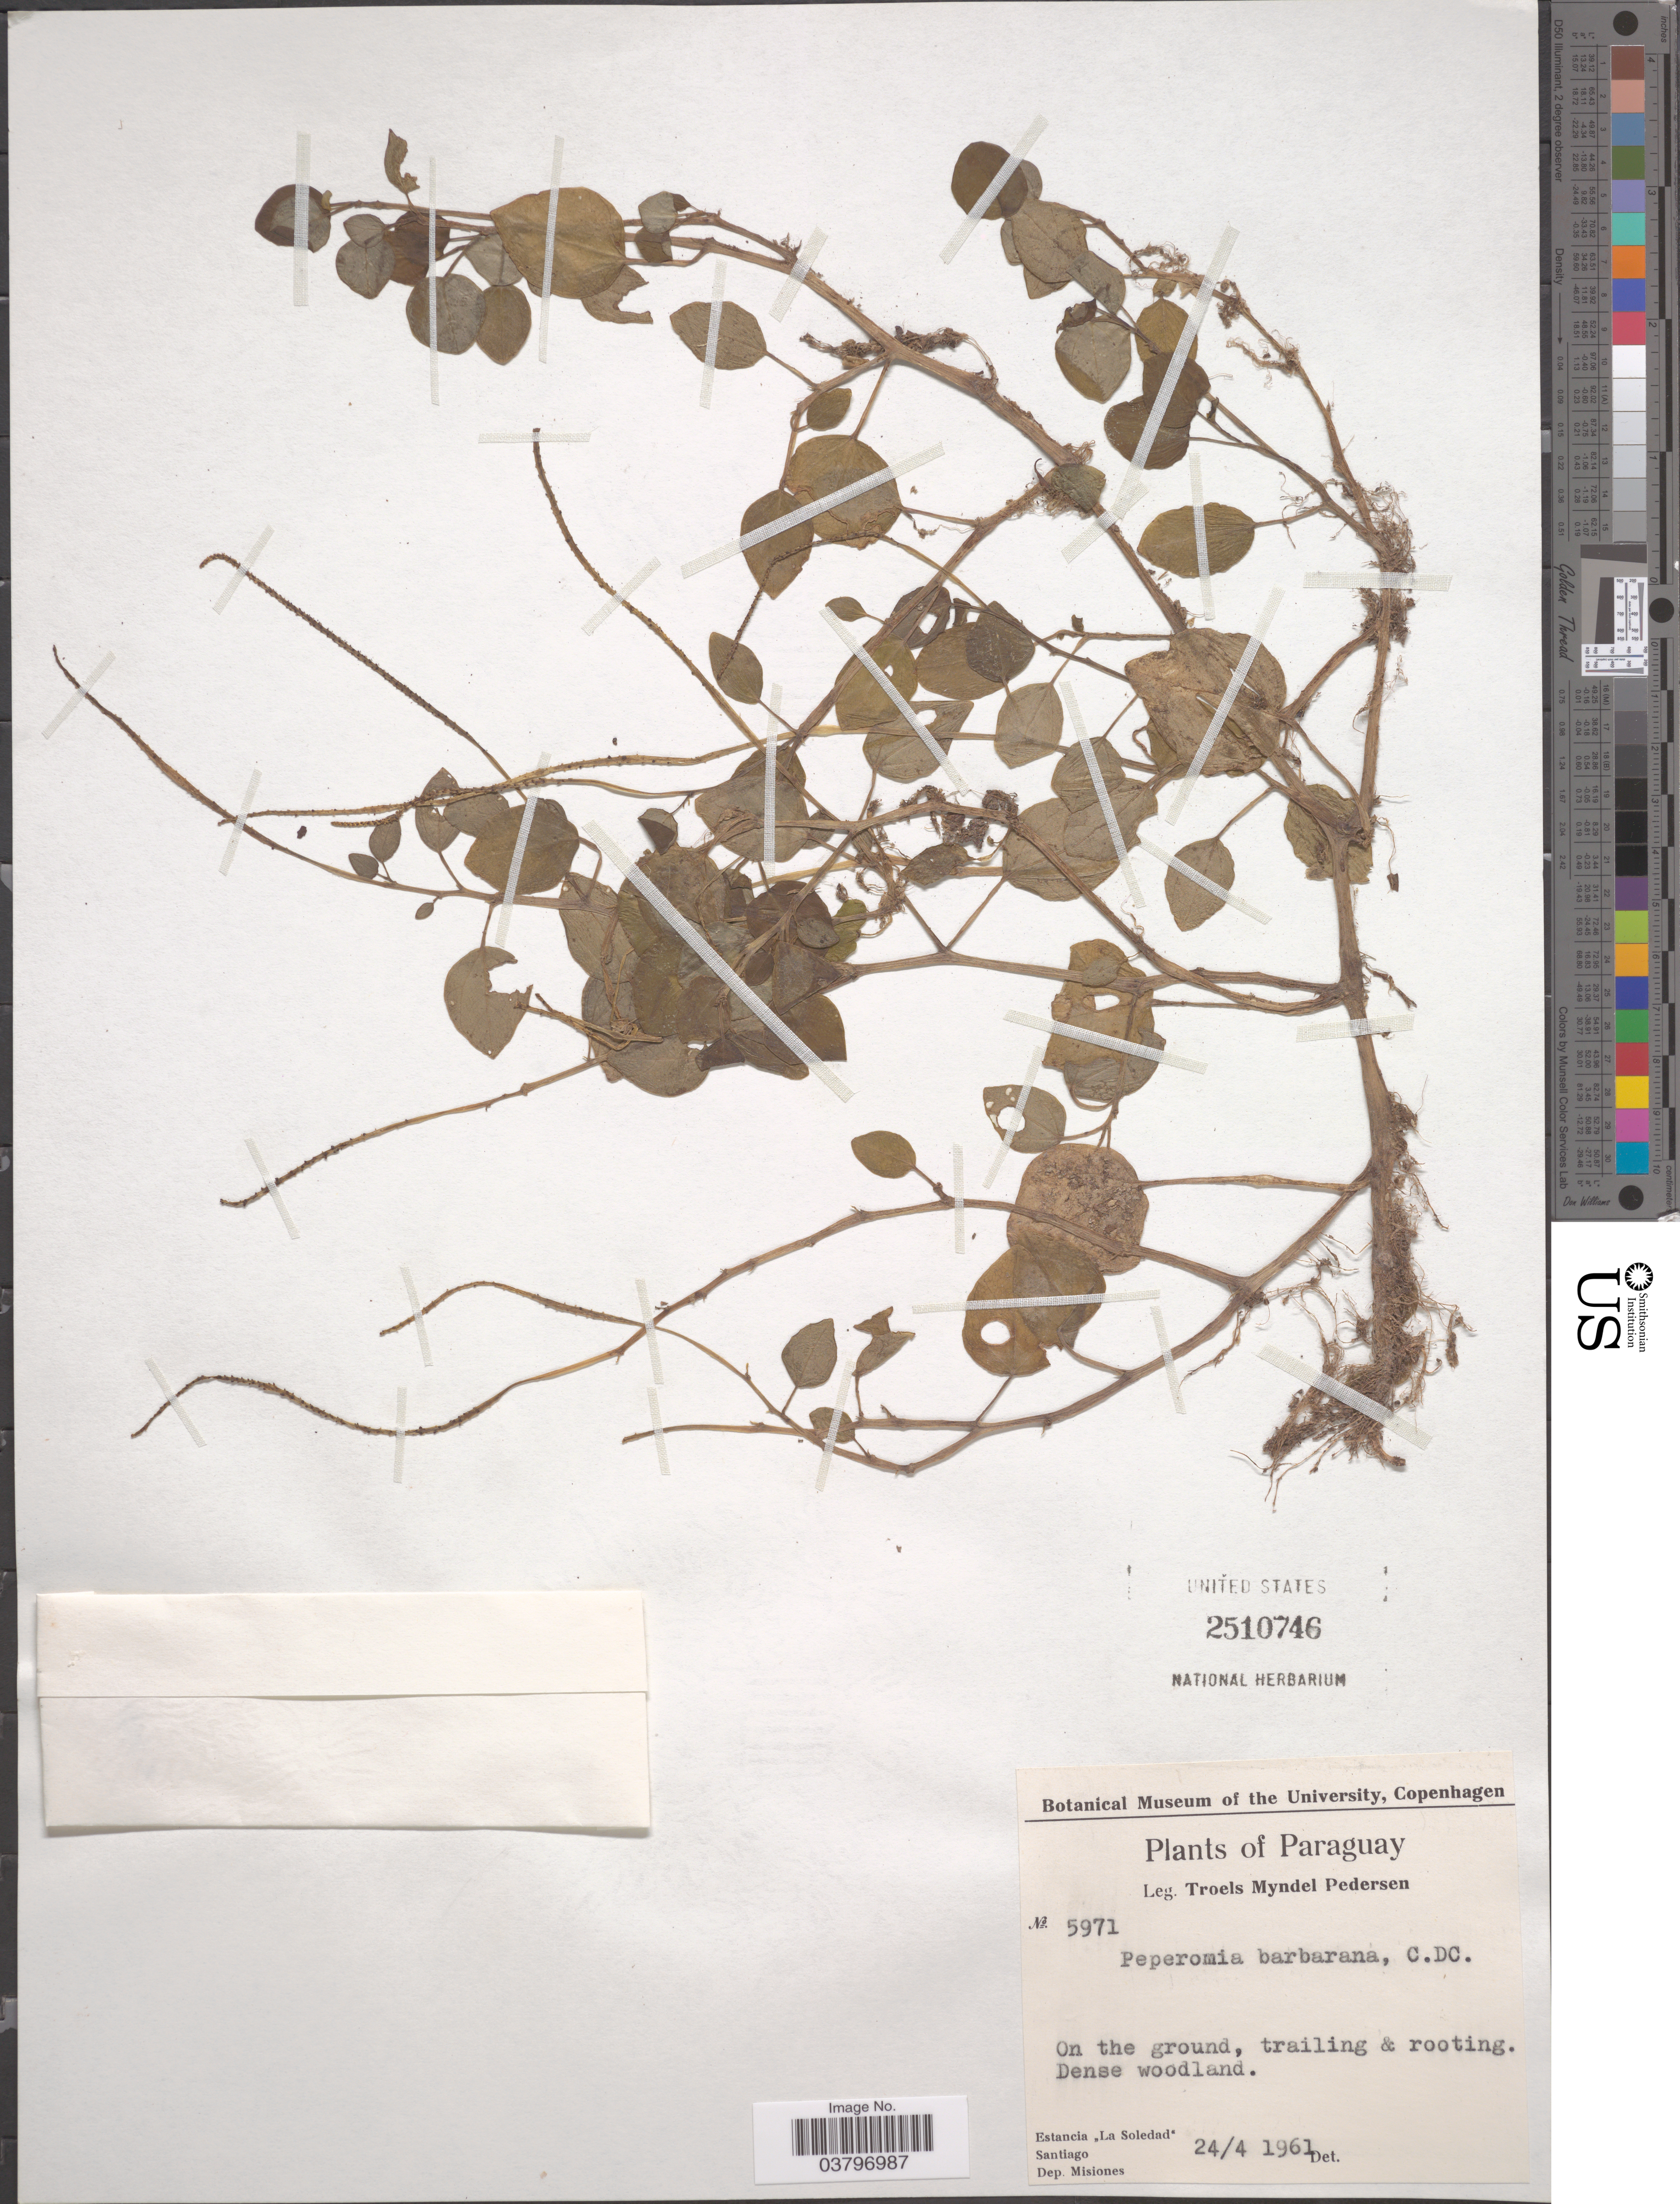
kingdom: Plantae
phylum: Tracheophyta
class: Magnoliopsida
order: Piperales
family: Piperaceae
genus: Peperomia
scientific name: Peperomia barbarana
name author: C. DC.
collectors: T. Pederson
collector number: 5971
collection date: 1961-04-24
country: Paraguay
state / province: Misiones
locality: Estancia "La Soledad". Santiago. Dep. Misiones.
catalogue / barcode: US 2510746